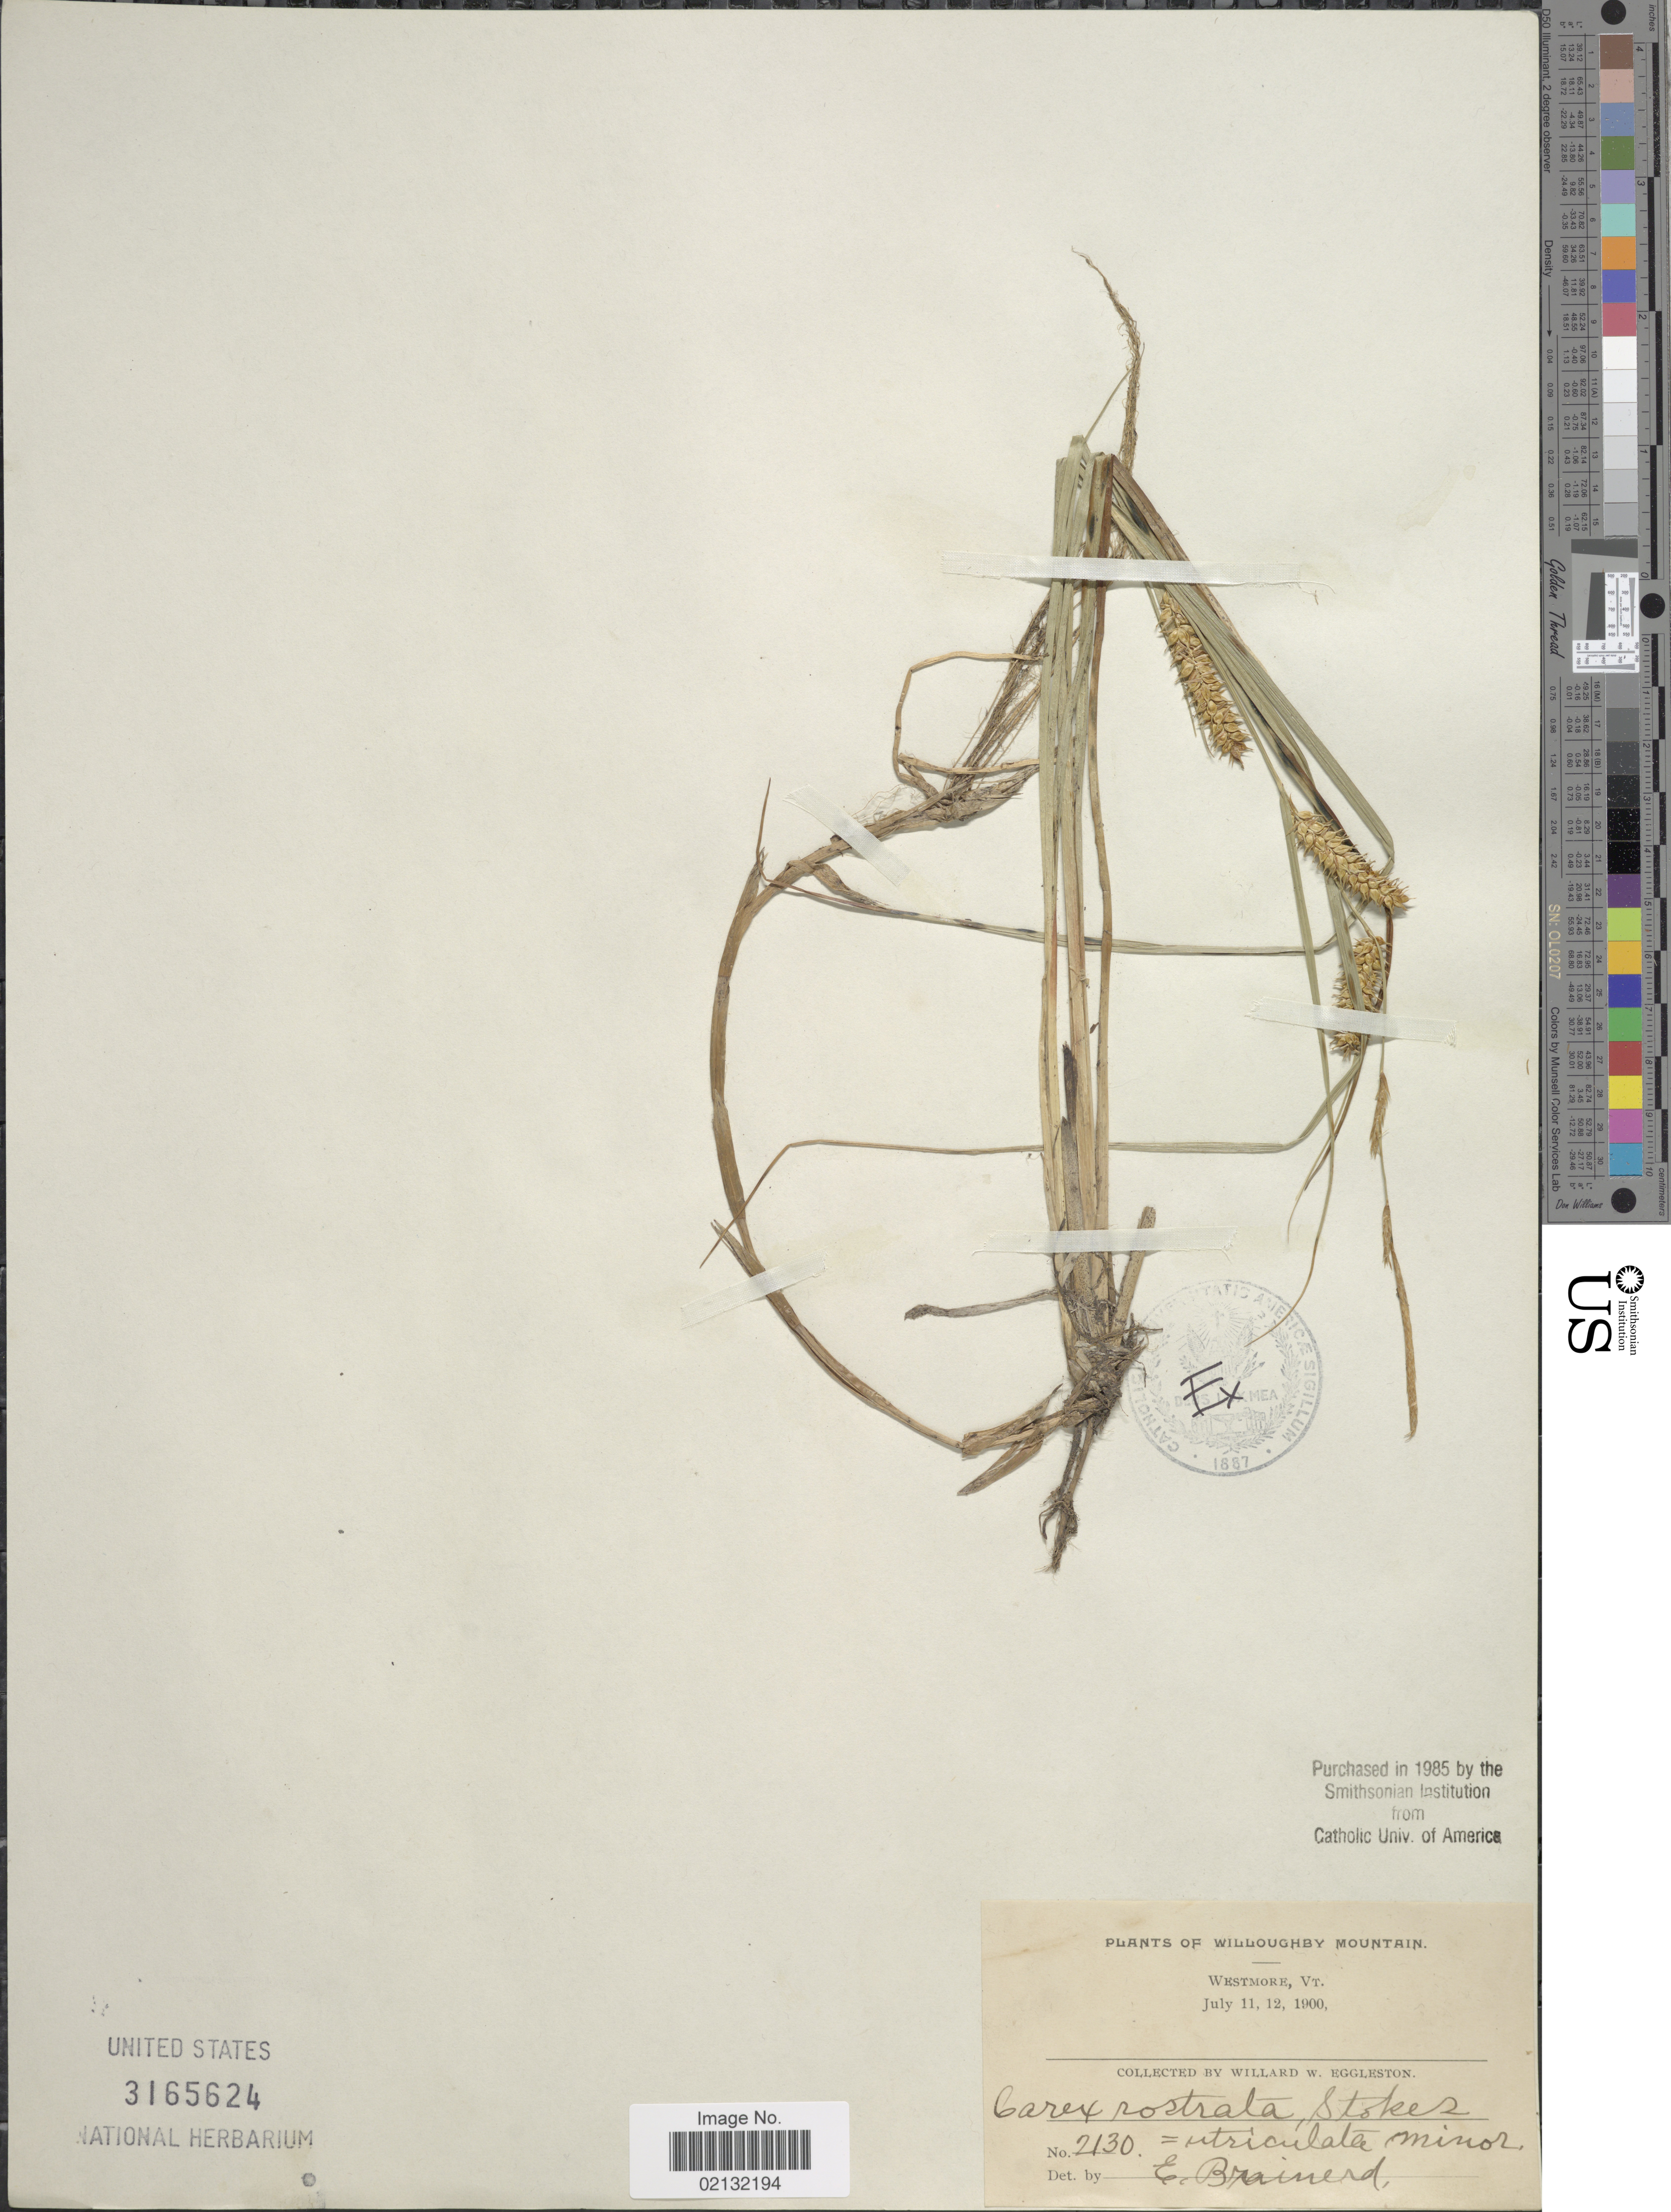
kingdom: Plantae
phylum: Tracheophyta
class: Liliopsida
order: Poales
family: Cyperaceae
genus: Carex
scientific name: Carex rostrata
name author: Stokes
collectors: W. W. Eggleston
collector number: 2130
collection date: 1900-07-11/1900-07-12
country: United States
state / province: Vermont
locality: Willoughby Mountain, Wstmore Vt.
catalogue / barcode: US 3165624